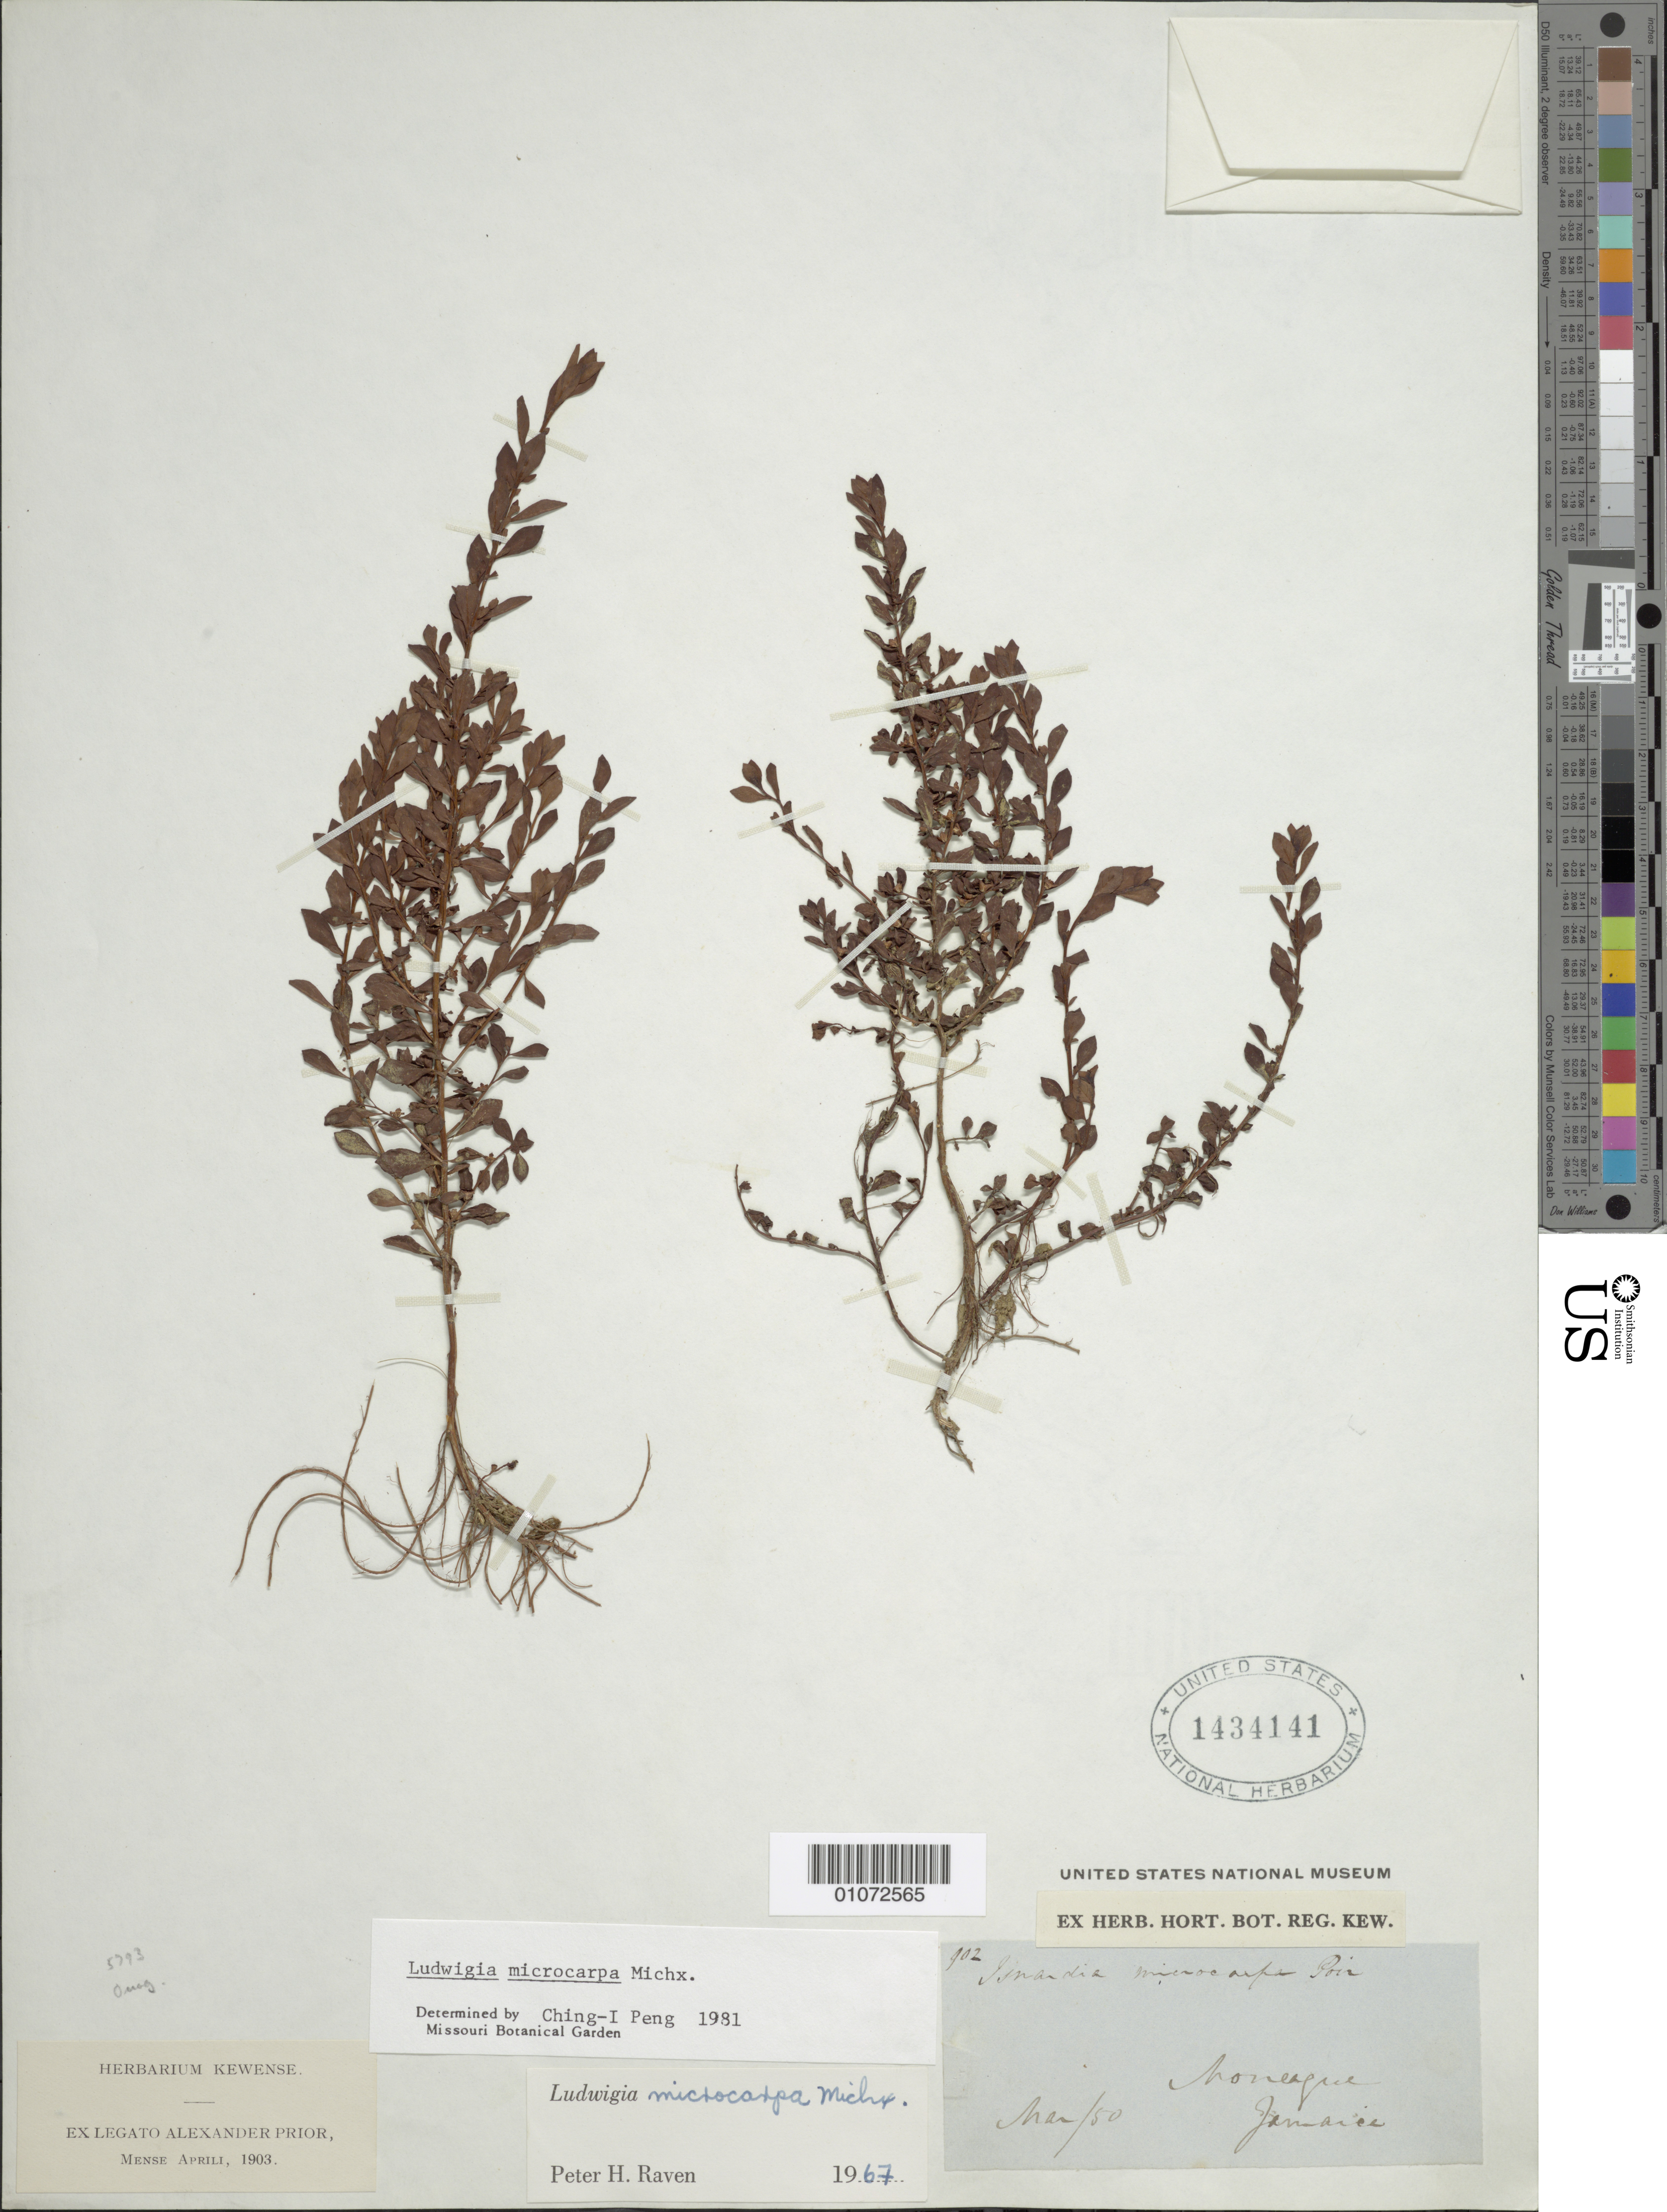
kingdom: Plantae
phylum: Tracheophyta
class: Magnoliopsida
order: Myrtales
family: Onagraceae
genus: Ludwigia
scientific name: Ludwigia microcarpa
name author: Michx.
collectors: R. C. Alexander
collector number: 102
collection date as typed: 01 Mar 1850 to 31 Mar 1850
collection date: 1850-03-01/1850-03-31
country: Jamaica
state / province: Saint Ann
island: Jamaica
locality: Moneague.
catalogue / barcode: US 1434141